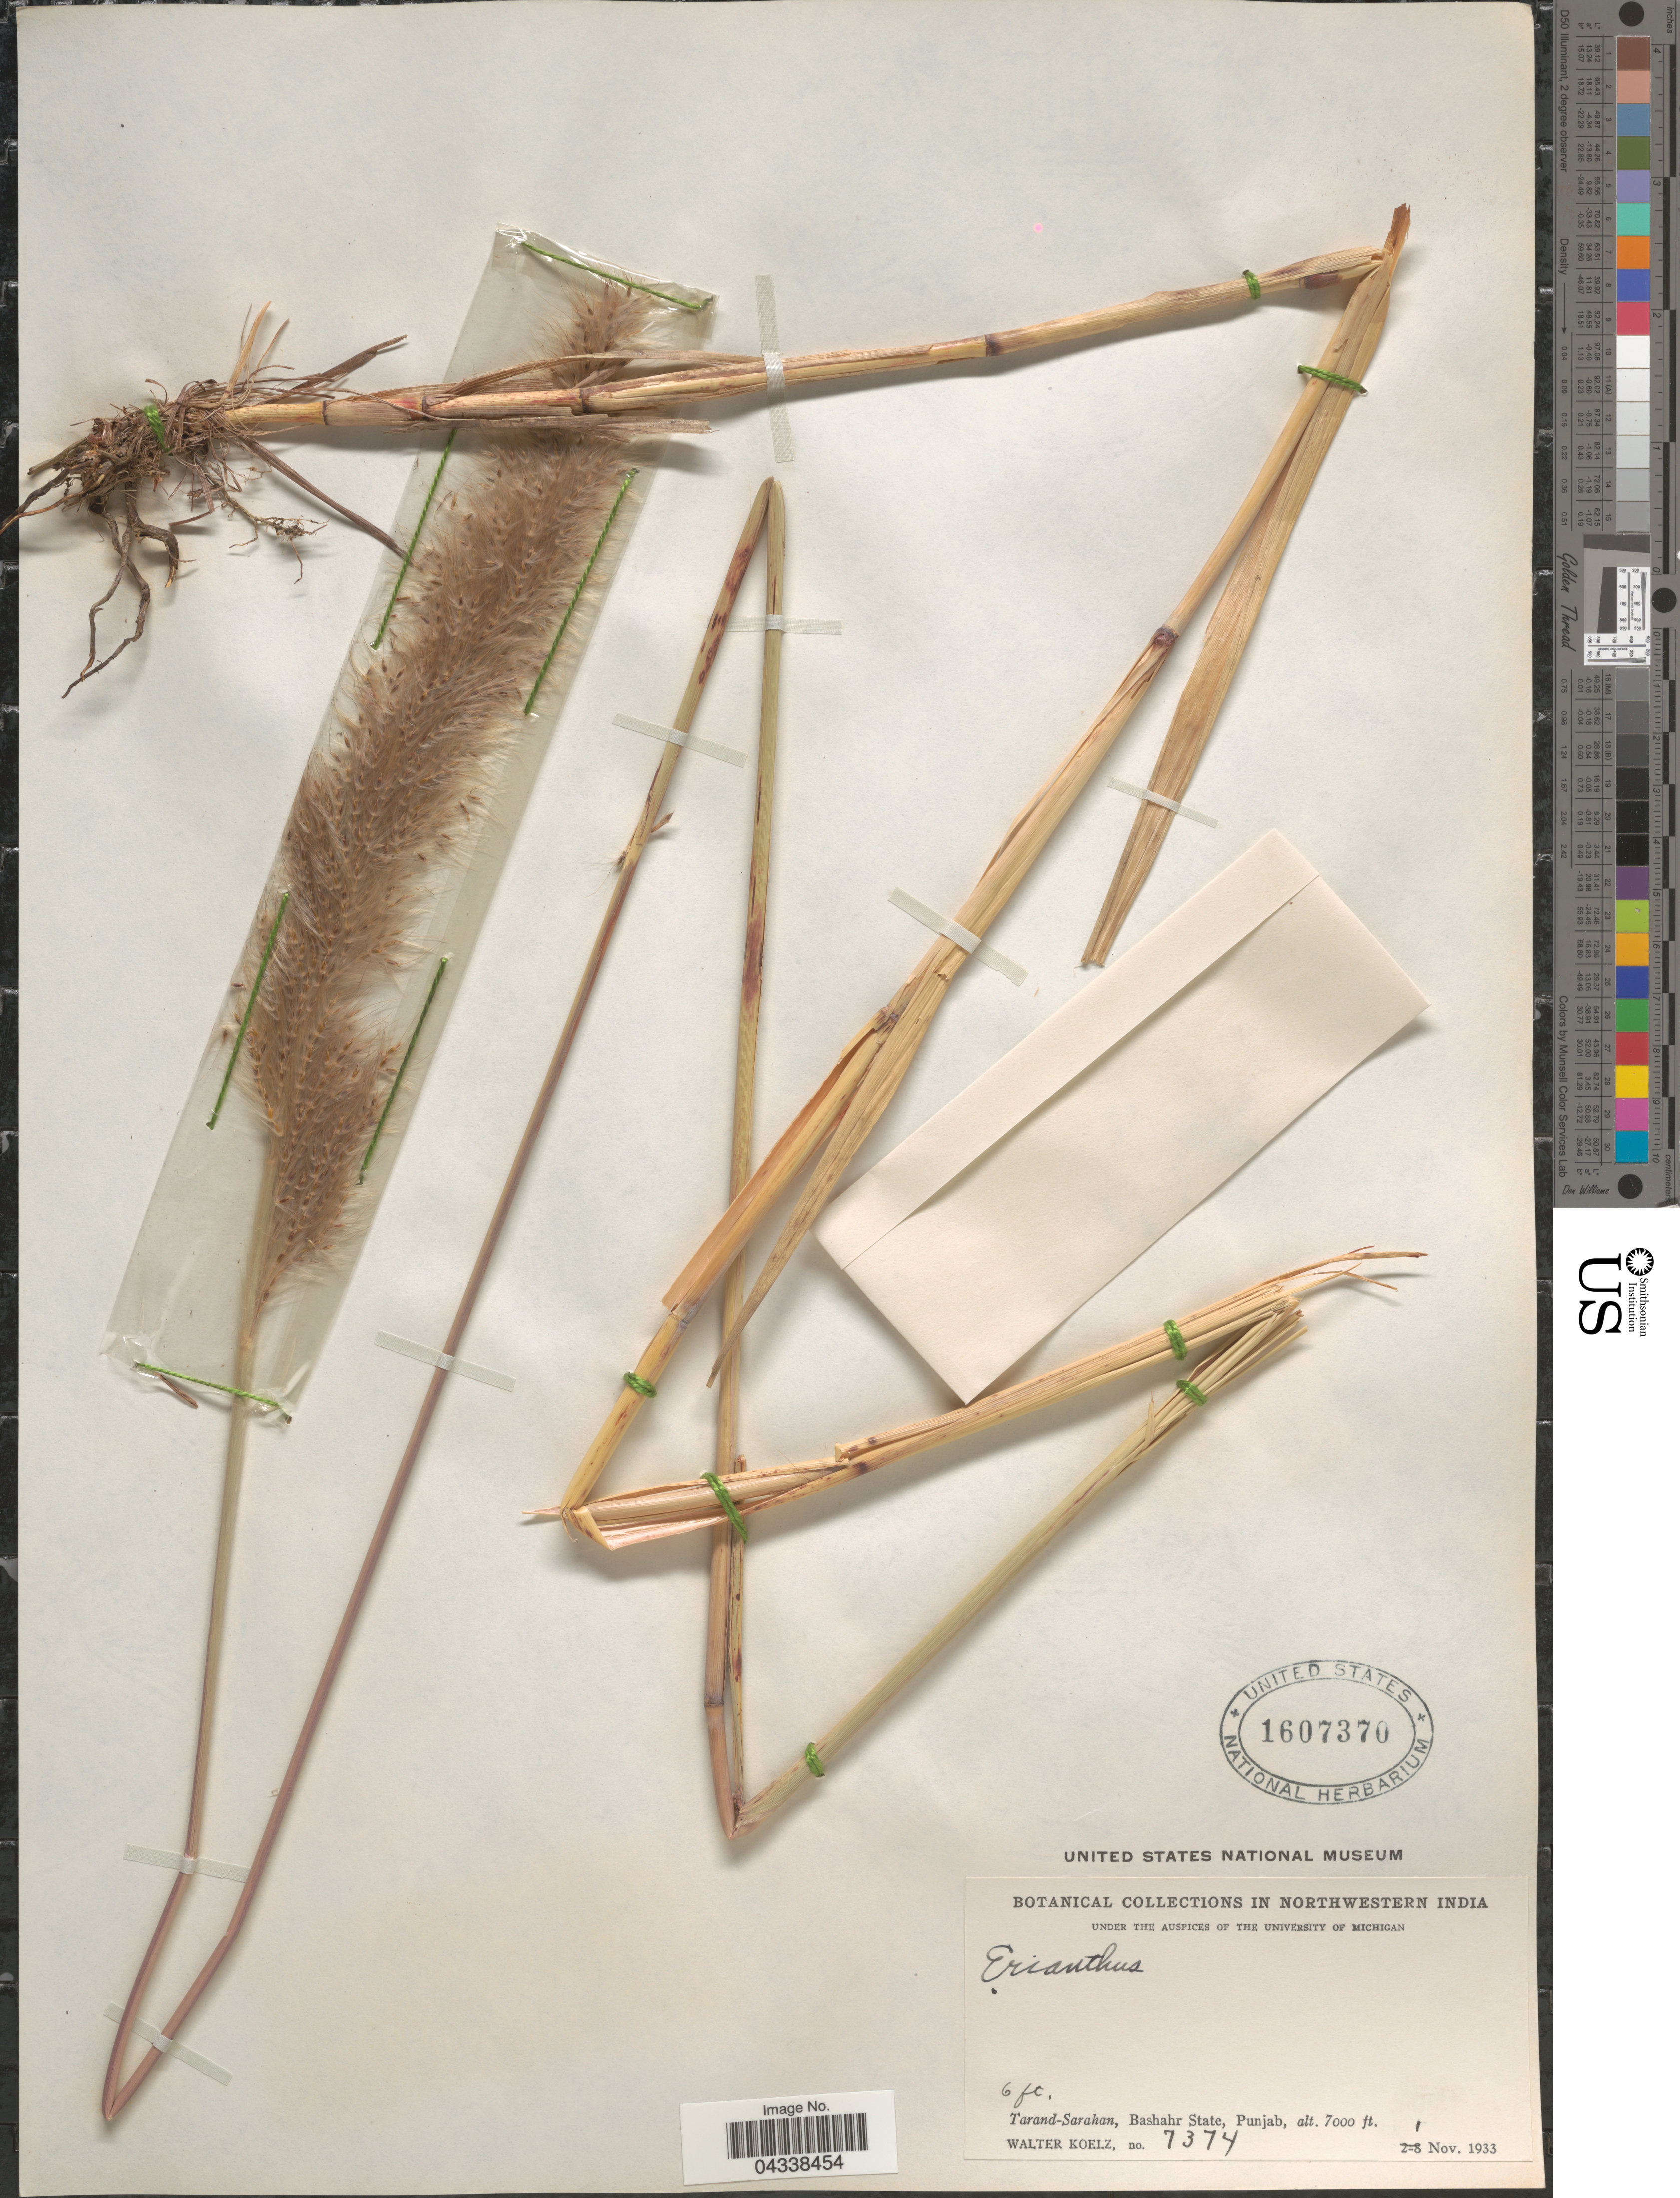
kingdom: Plantae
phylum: Tracheophyta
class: Liliopsida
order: Poales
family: Poaceae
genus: Saccharum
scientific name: Saccharum rufipilum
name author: Steud.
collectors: W. N. Koelz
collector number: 7374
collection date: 1933-11-01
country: India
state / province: Punjab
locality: Northwestern India. Tarand-Sarahan, Bashahr State.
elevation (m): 2134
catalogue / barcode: US 1607370